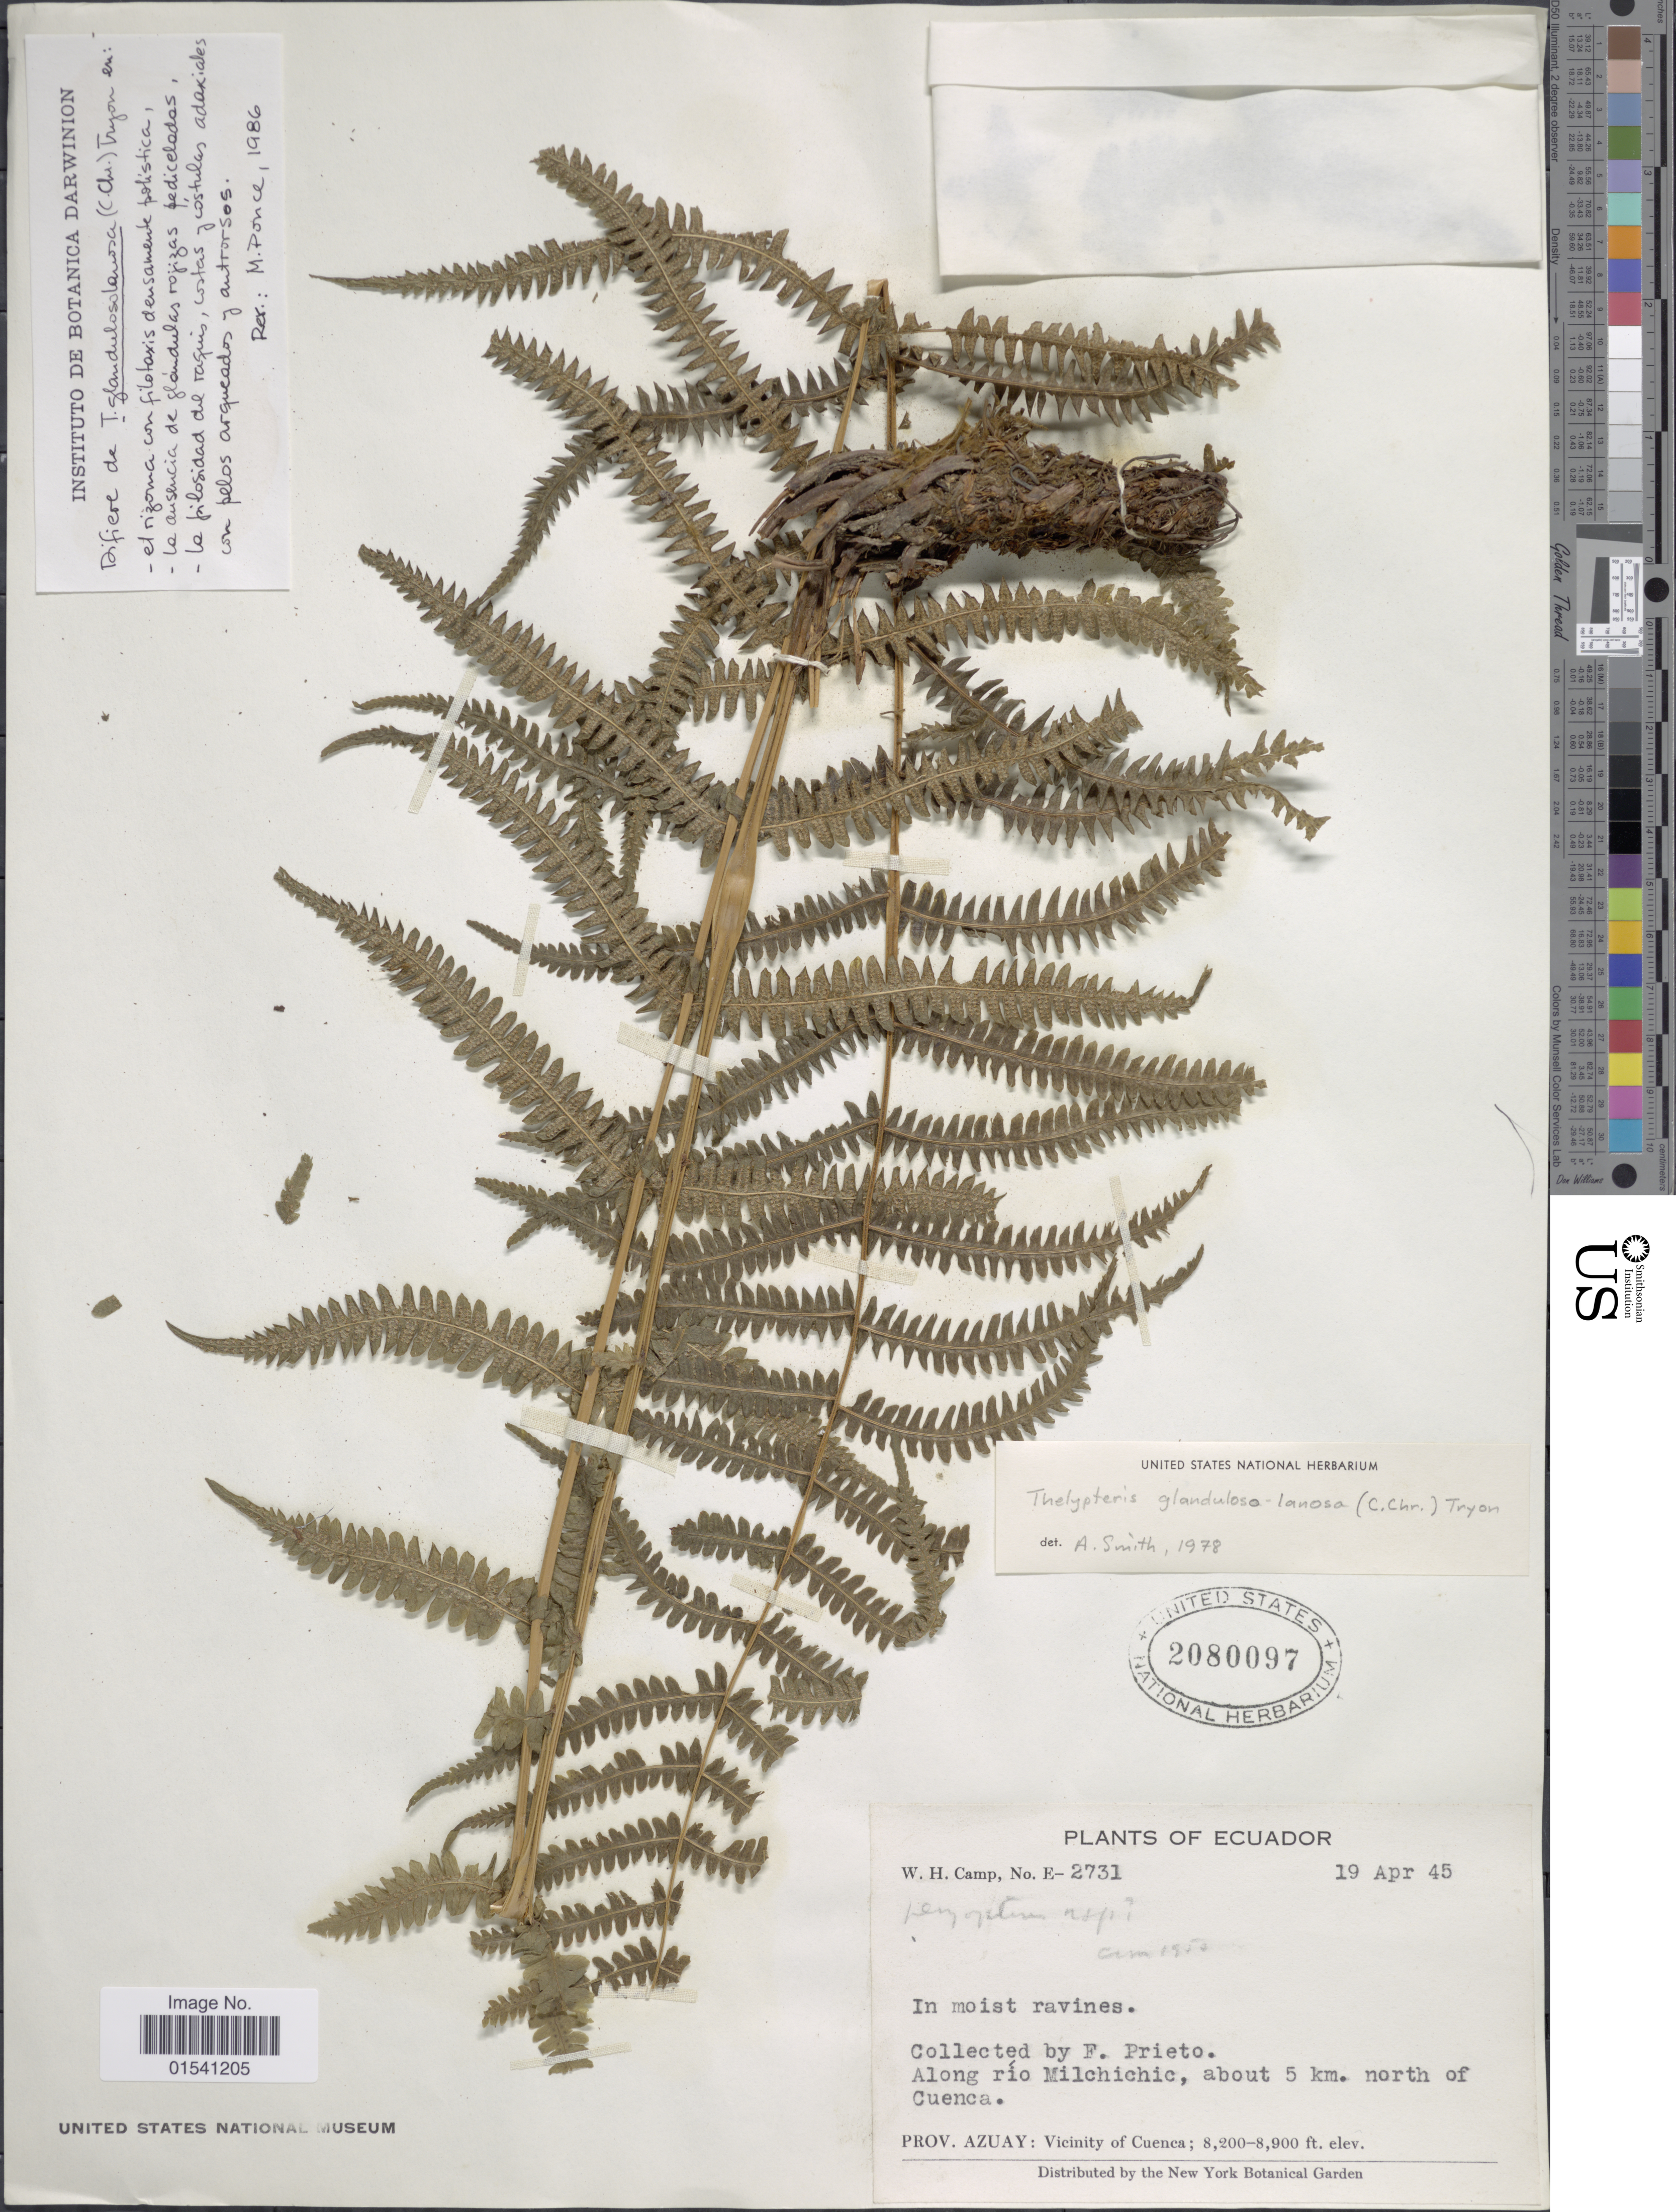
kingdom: Plantae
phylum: Tracheophyta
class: Polypodiopsida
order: Polypodiales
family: Thelypteridaceae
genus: Amauropelta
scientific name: Amauropelta sp.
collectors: F. Prieto & W. H. Camp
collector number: E-2731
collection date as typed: Transcribed d/m/y: 19/4/45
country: Ecuador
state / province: Azuay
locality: Along río Milchichic, about 5 km. north of Cuenca, Vicinity of Cuenca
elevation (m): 2499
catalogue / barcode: US 2080097